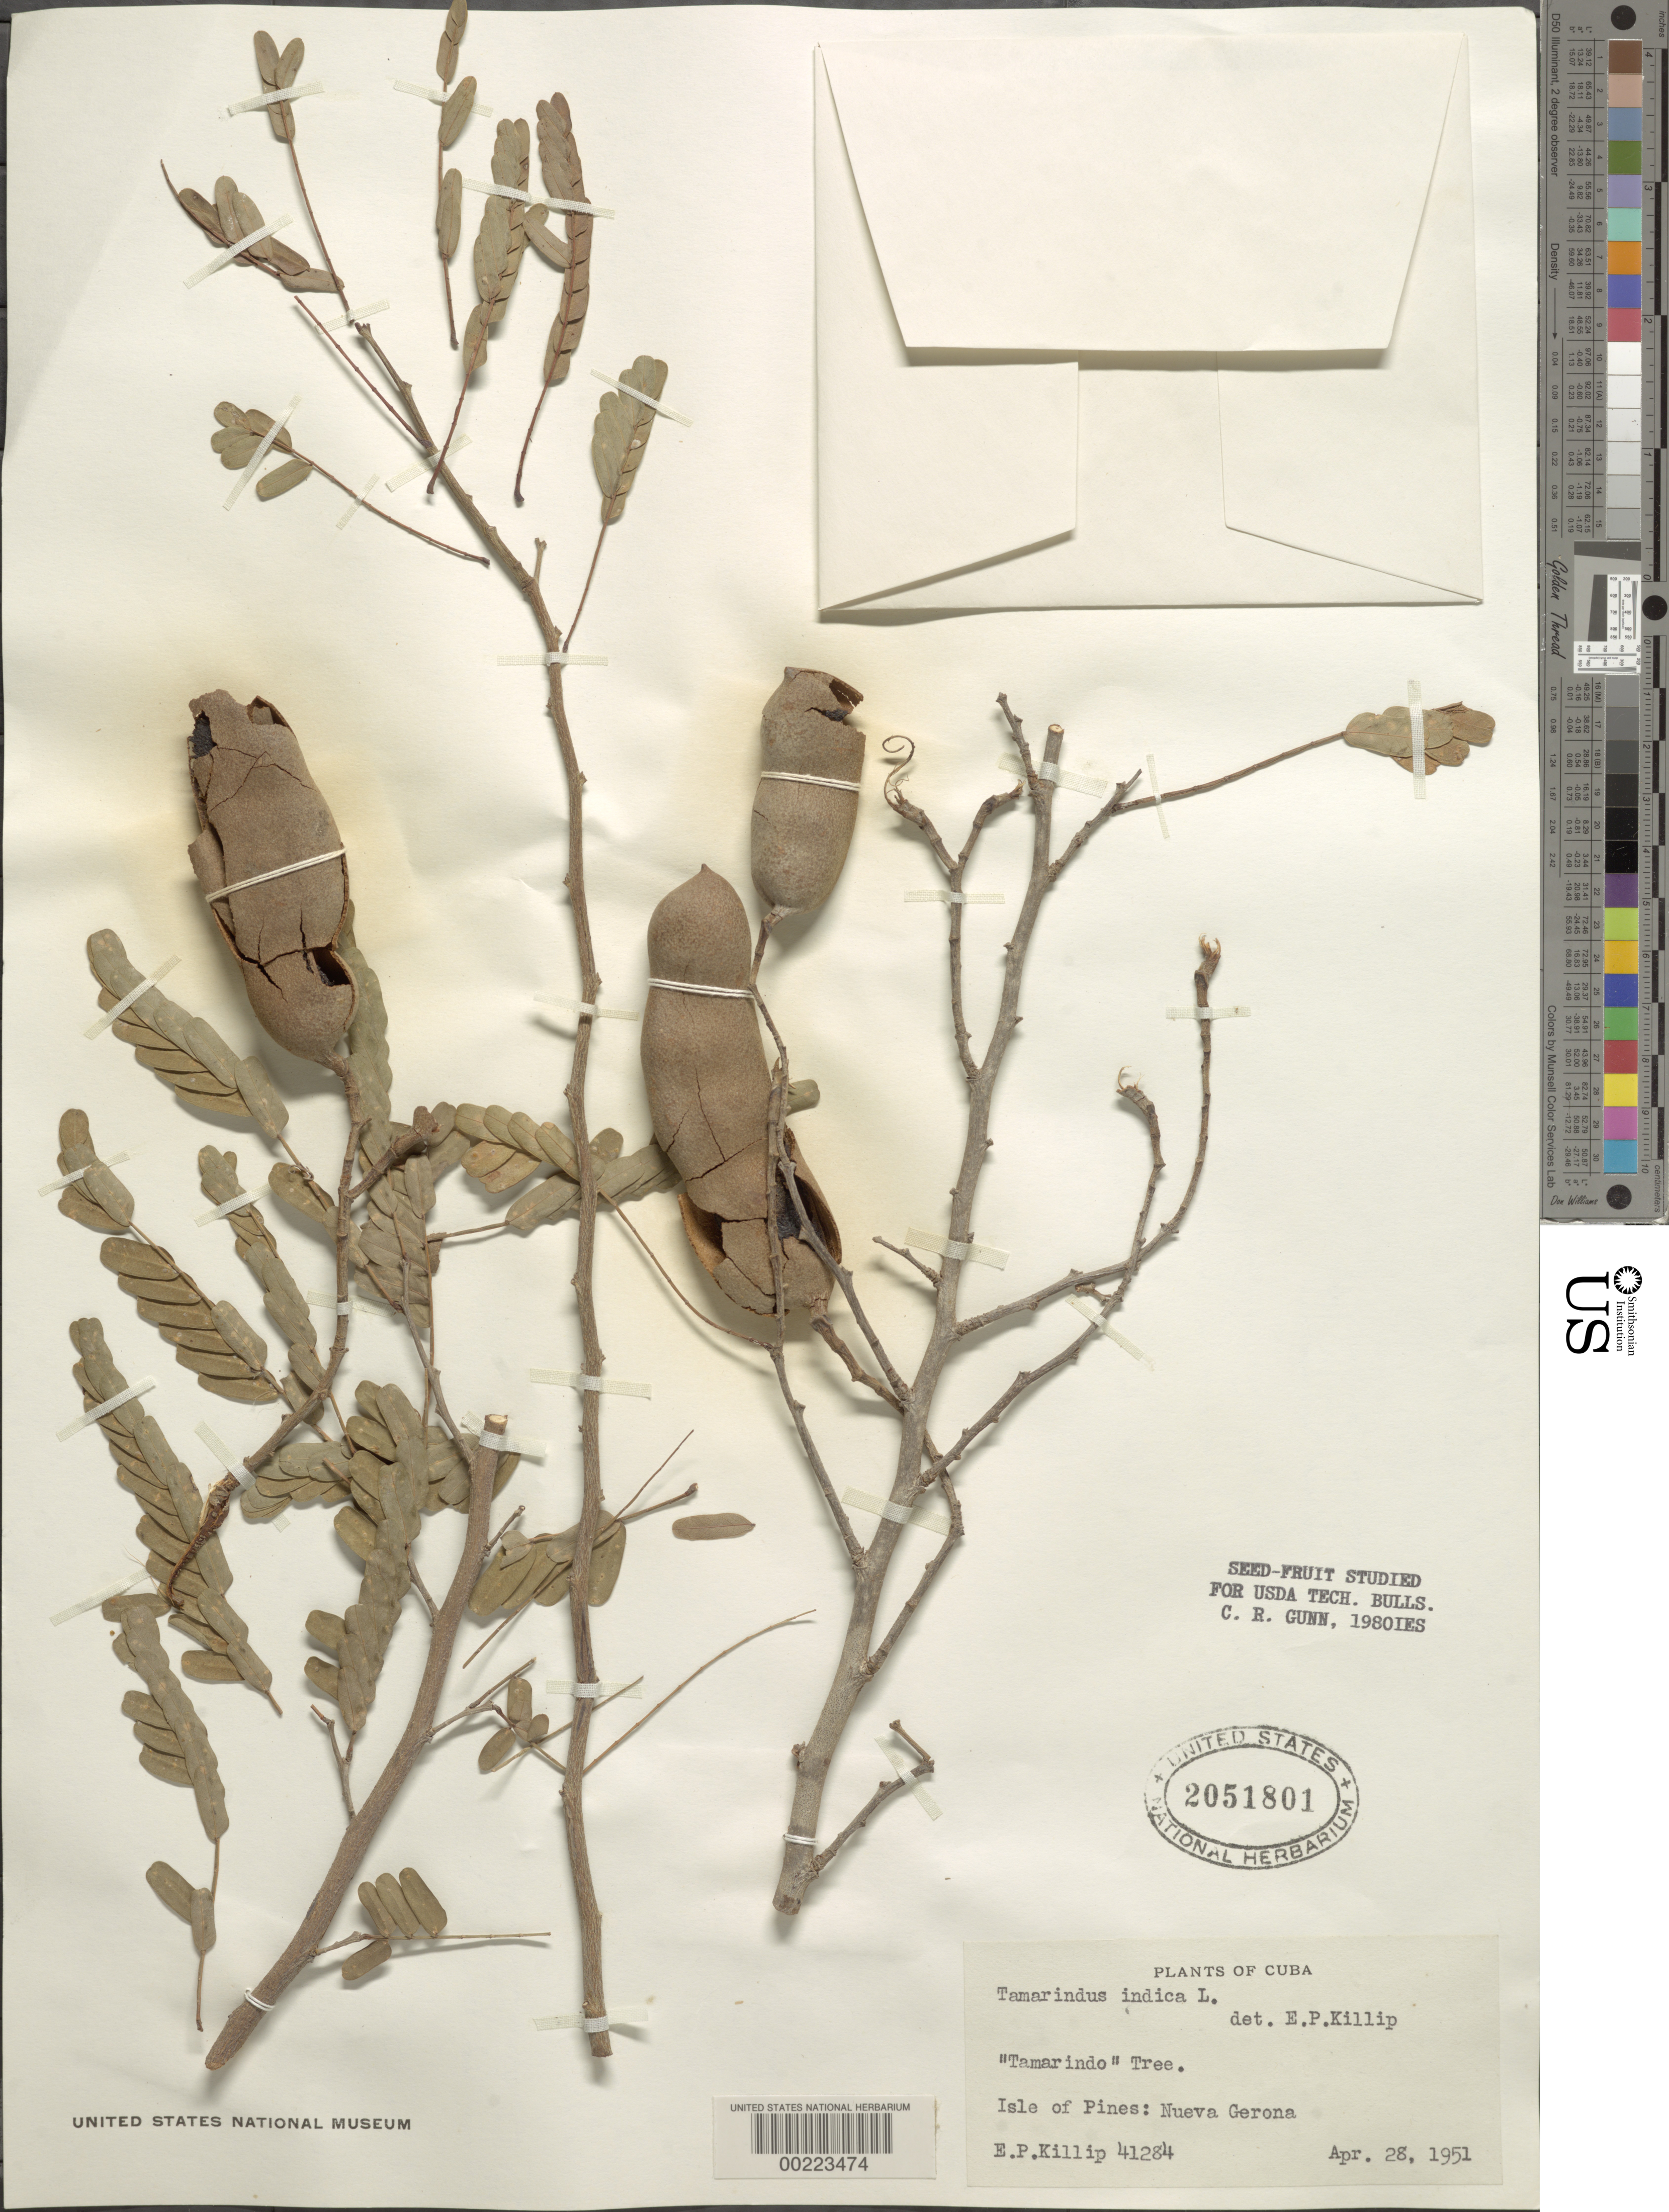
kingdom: Plantae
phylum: Tracheophyta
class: Magnoliopsida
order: Fabales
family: Fabaceae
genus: Tamarindus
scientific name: Tamarindus indica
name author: L.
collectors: E. P. Killip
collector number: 41284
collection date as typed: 28 Apr 1951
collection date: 1951-04-28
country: Cuba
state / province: Isla de La Juventud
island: Isla de La Juventud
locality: Nueva gerona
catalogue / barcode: US 2051801